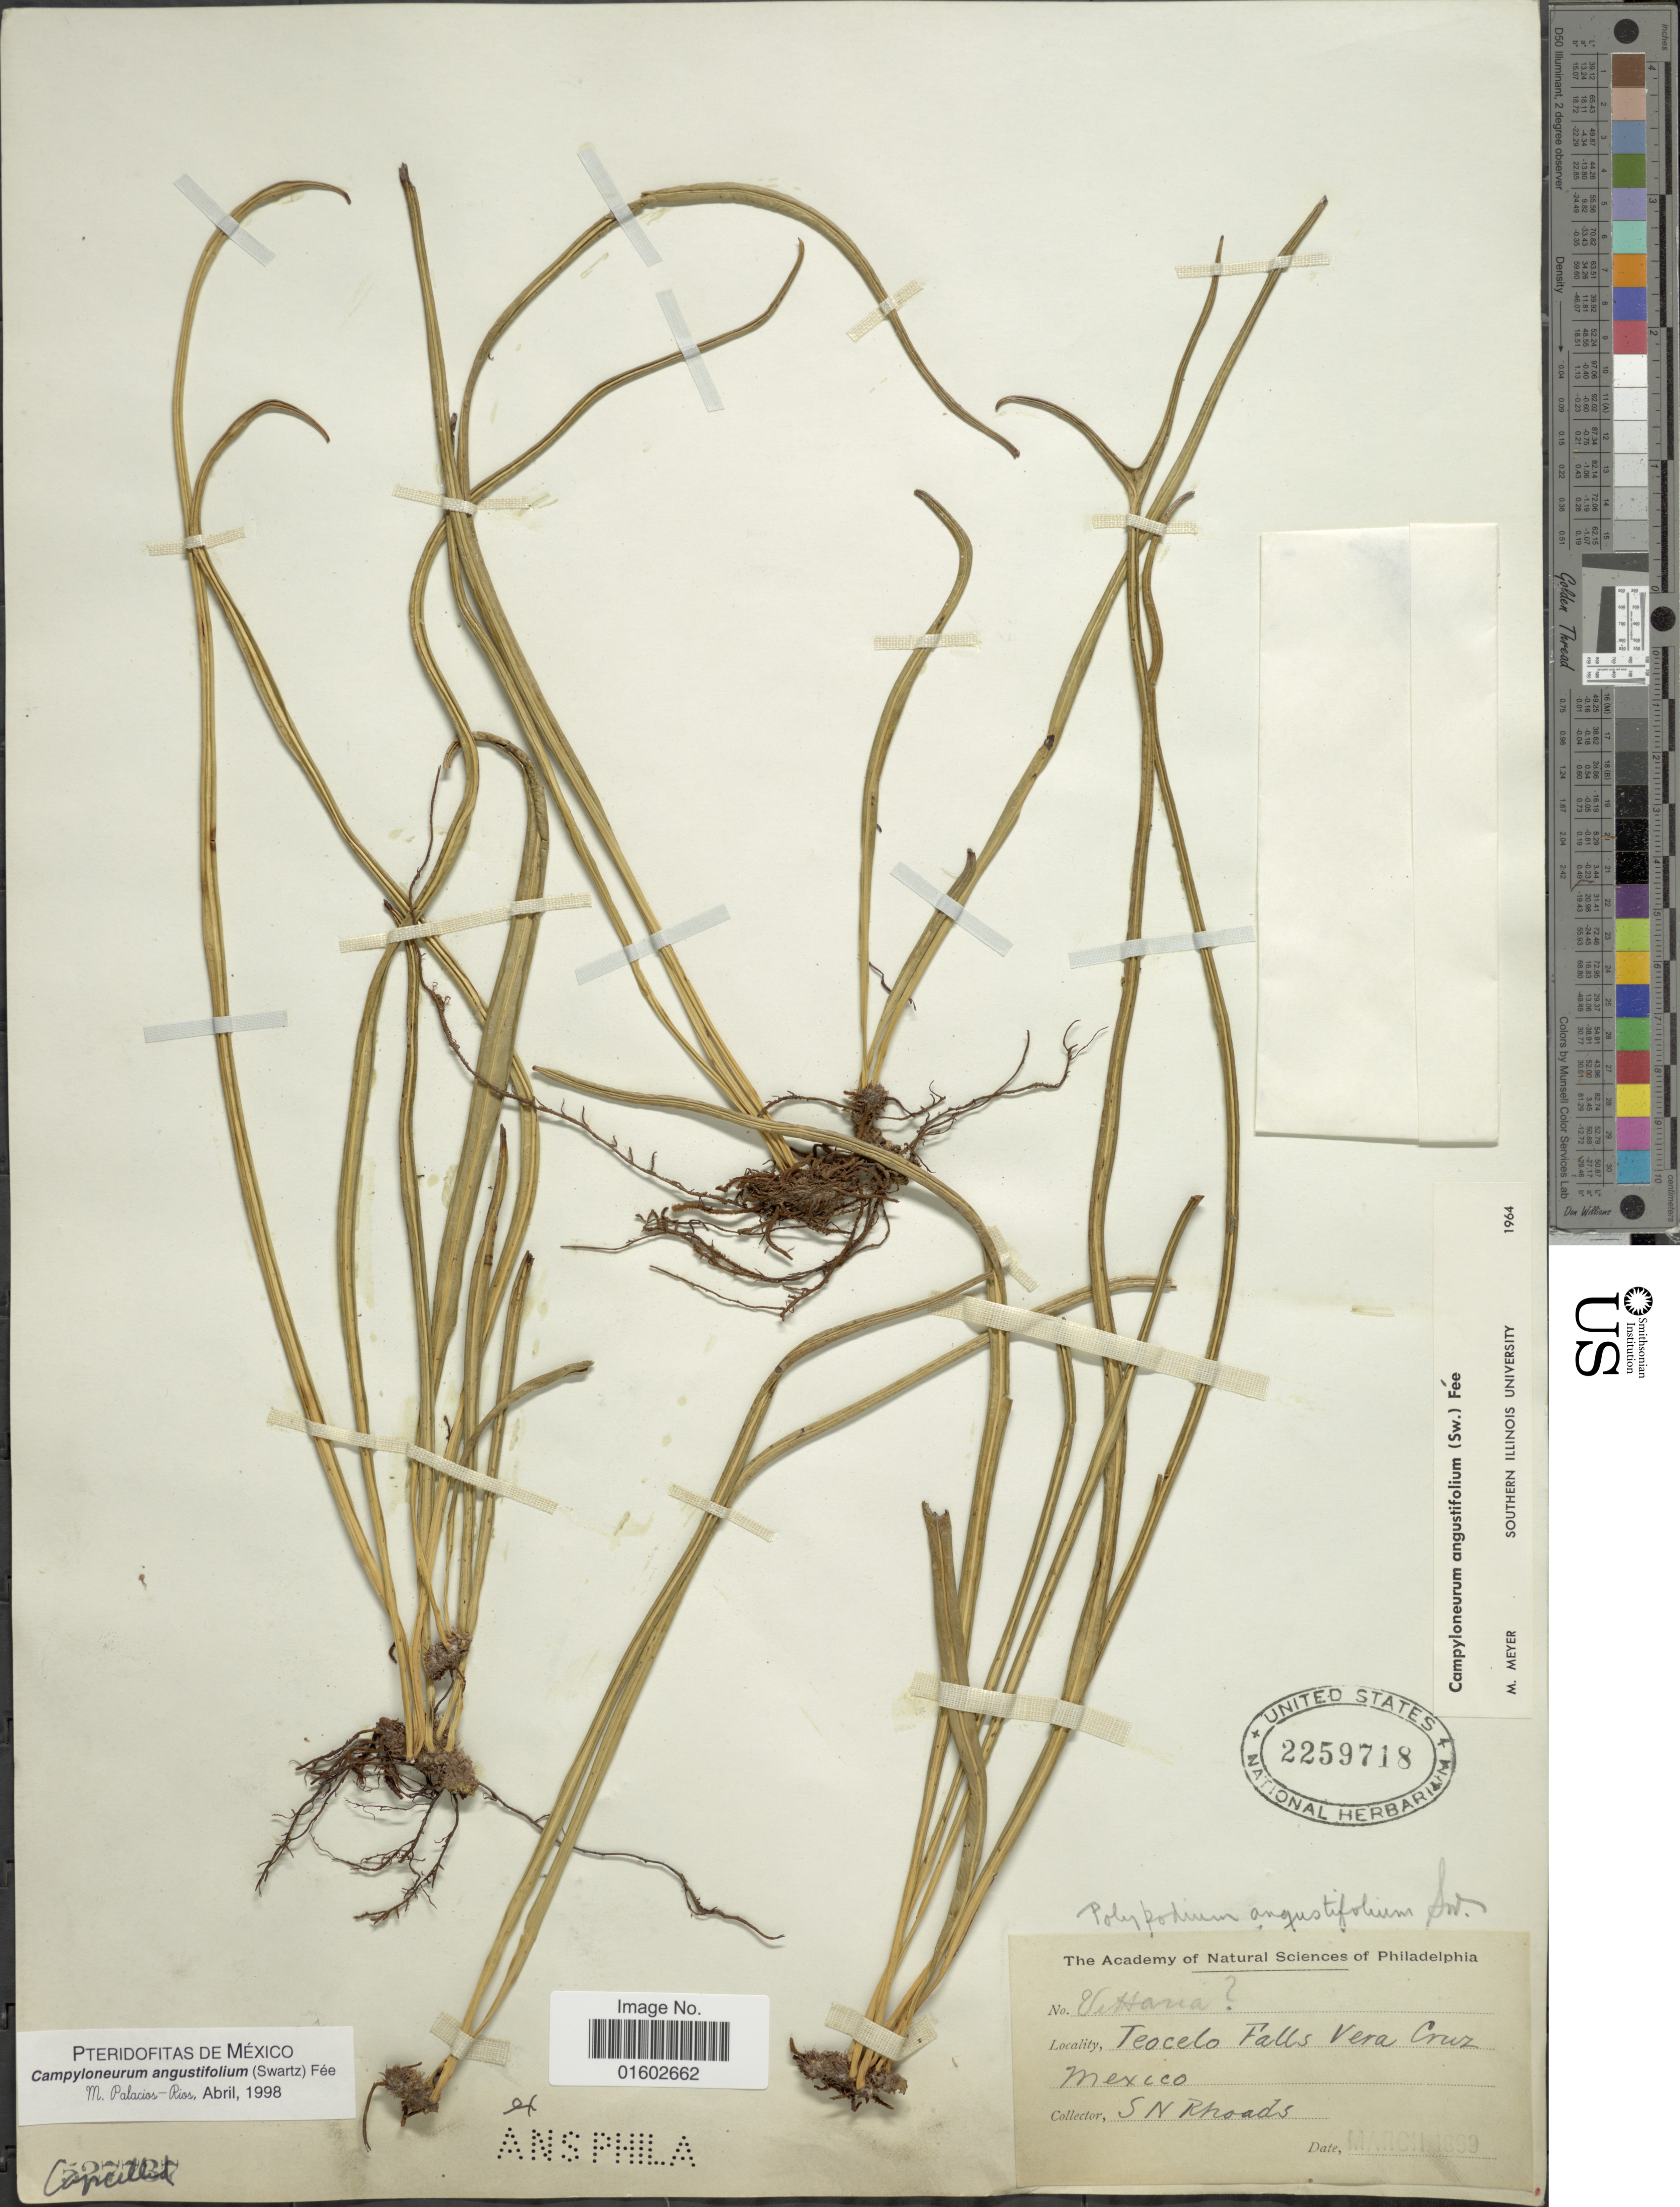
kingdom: Plantae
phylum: Tracheophyta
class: Polypodiopsida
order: Polypodiales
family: Polypodiaceae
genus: Campyloneurum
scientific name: Campyloneurum angustifolium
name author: (Sw.) Fée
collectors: S. Rhoads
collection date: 1889-03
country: Mexico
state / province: Veracruz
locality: Veracruz, Teocelo Falls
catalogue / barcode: US 2259718